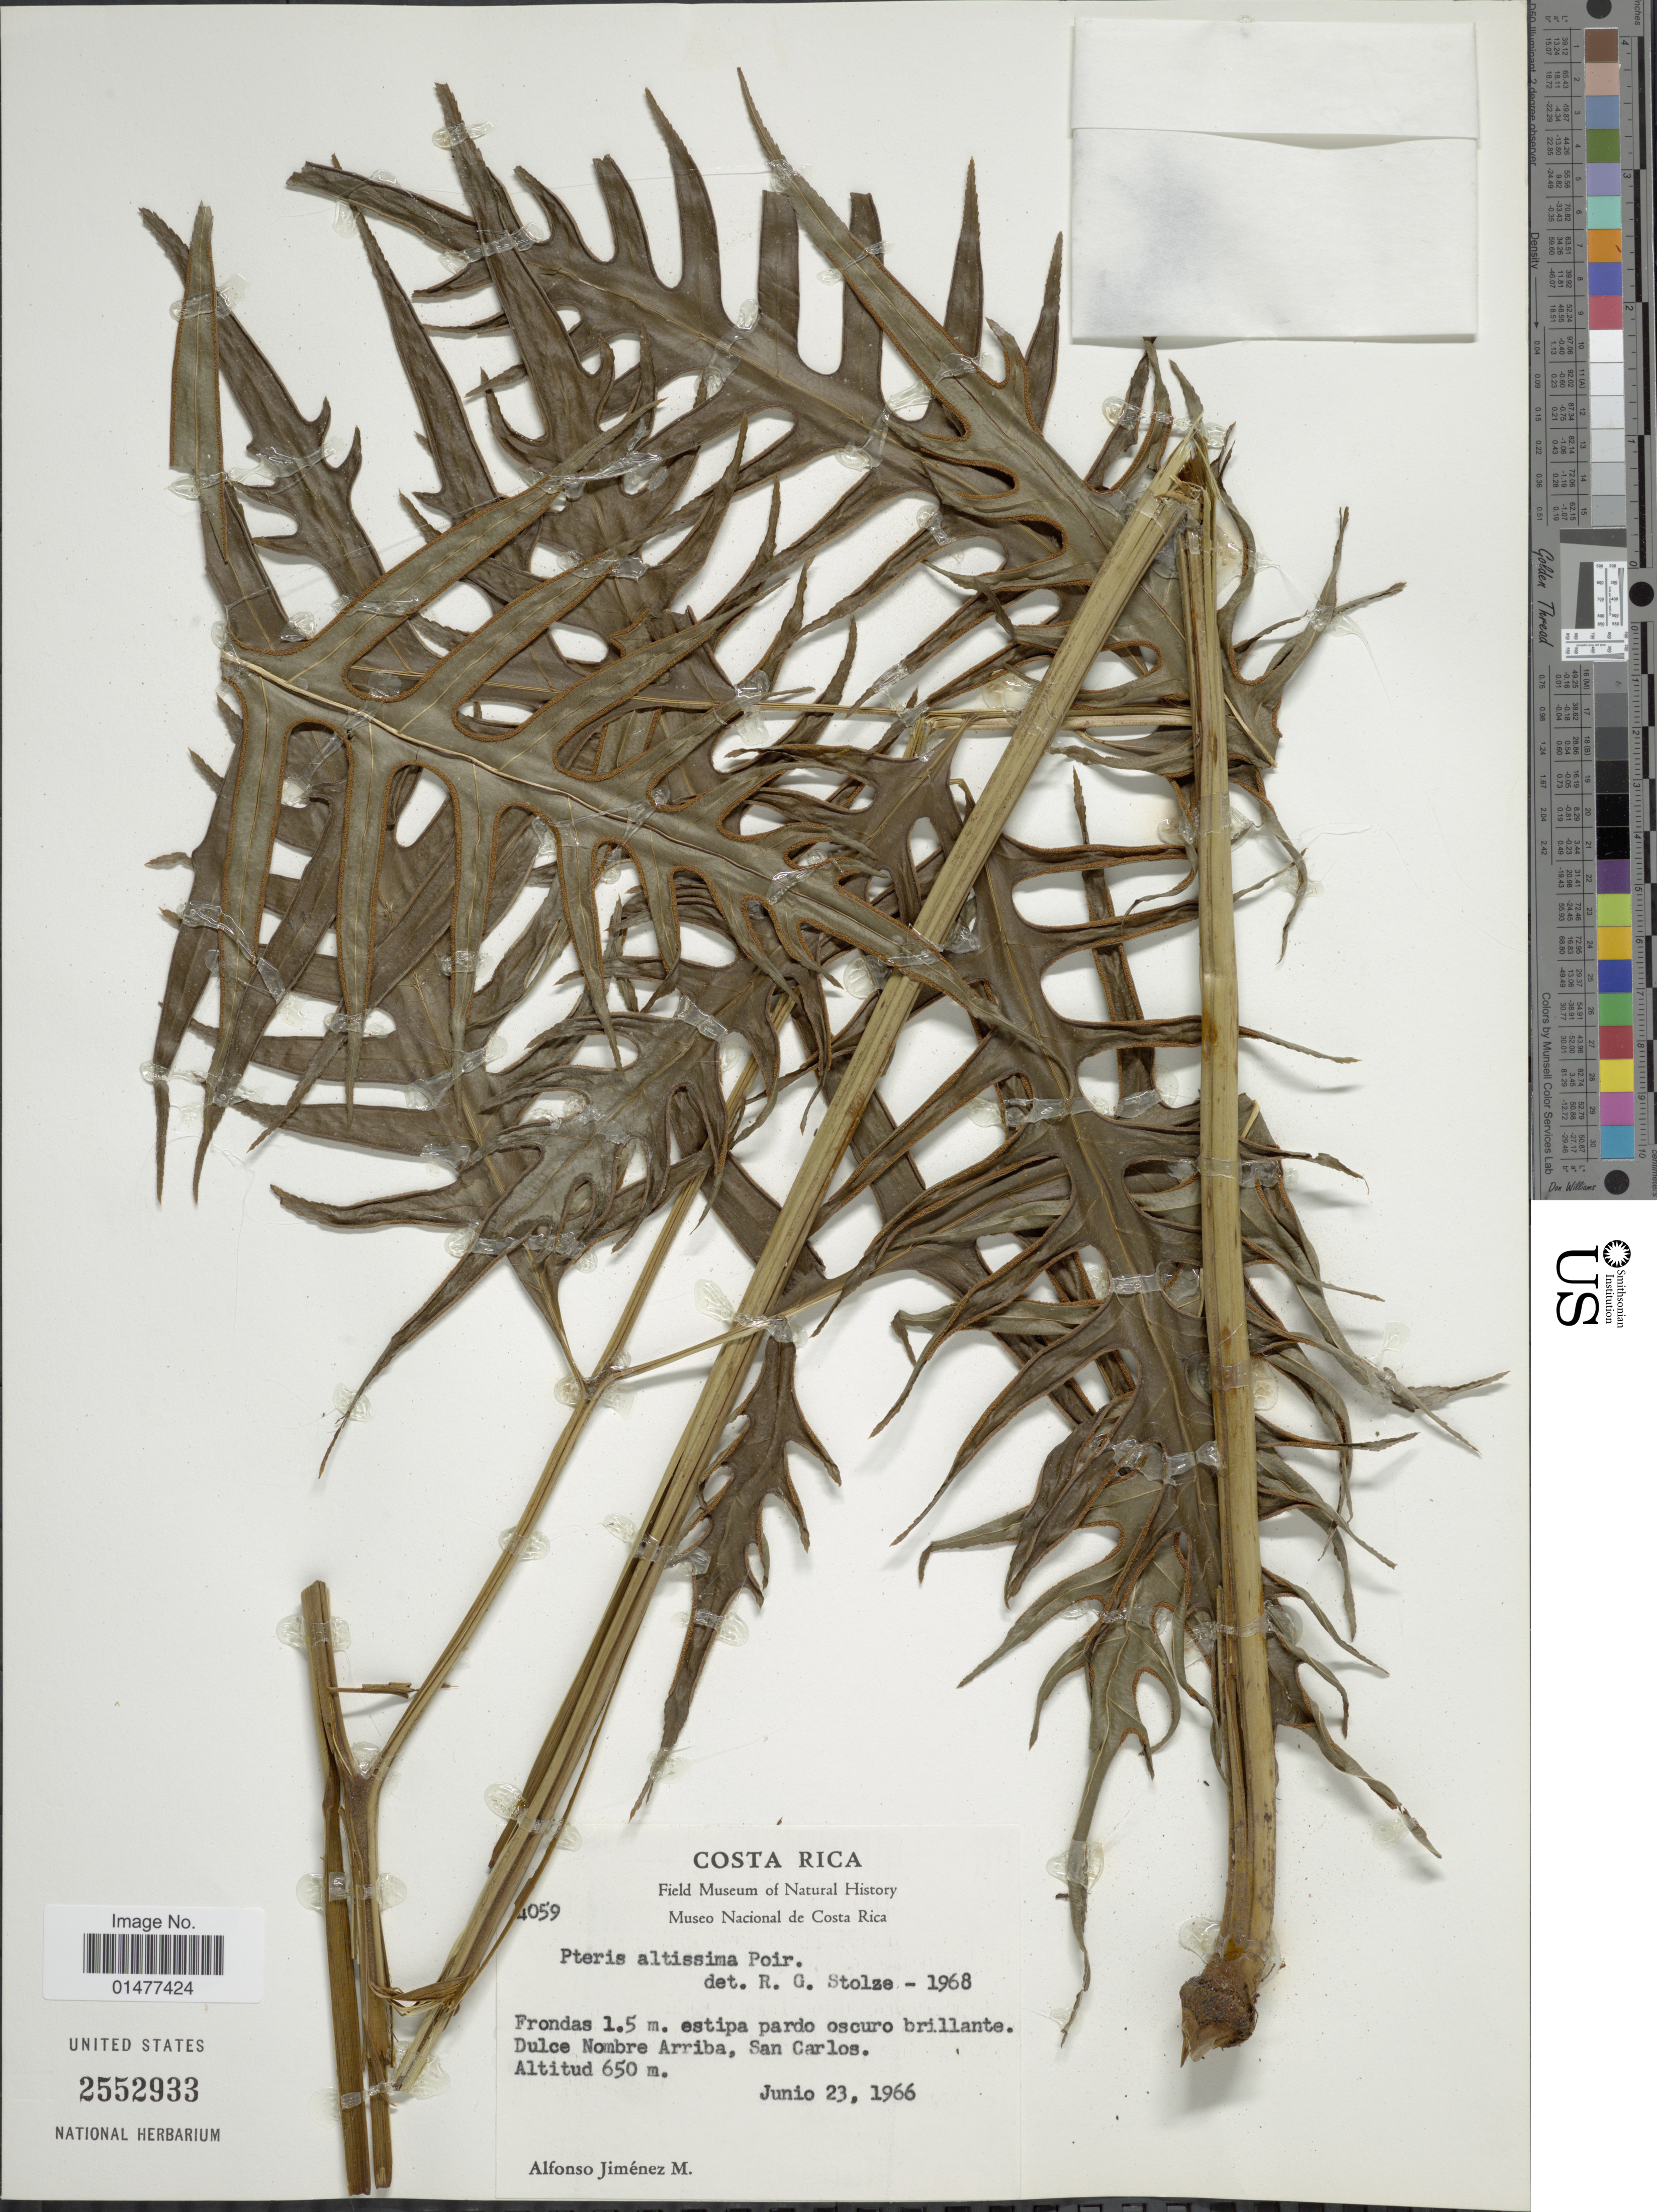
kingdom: Plantae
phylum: Tracheophyta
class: Polypodiopsida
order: Polypodiales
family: Pteridaceae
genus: Pteris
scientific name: Pteris altissima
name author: Poir.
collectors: A. Jimenez M.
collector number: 4059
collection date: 1966-06-23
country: Costa Rica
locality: Frondas 1.5 m estipa pardo oscuro brillante. Dulce Nombre Arriba, San Carlos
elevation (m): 650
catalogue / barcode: US 2552933